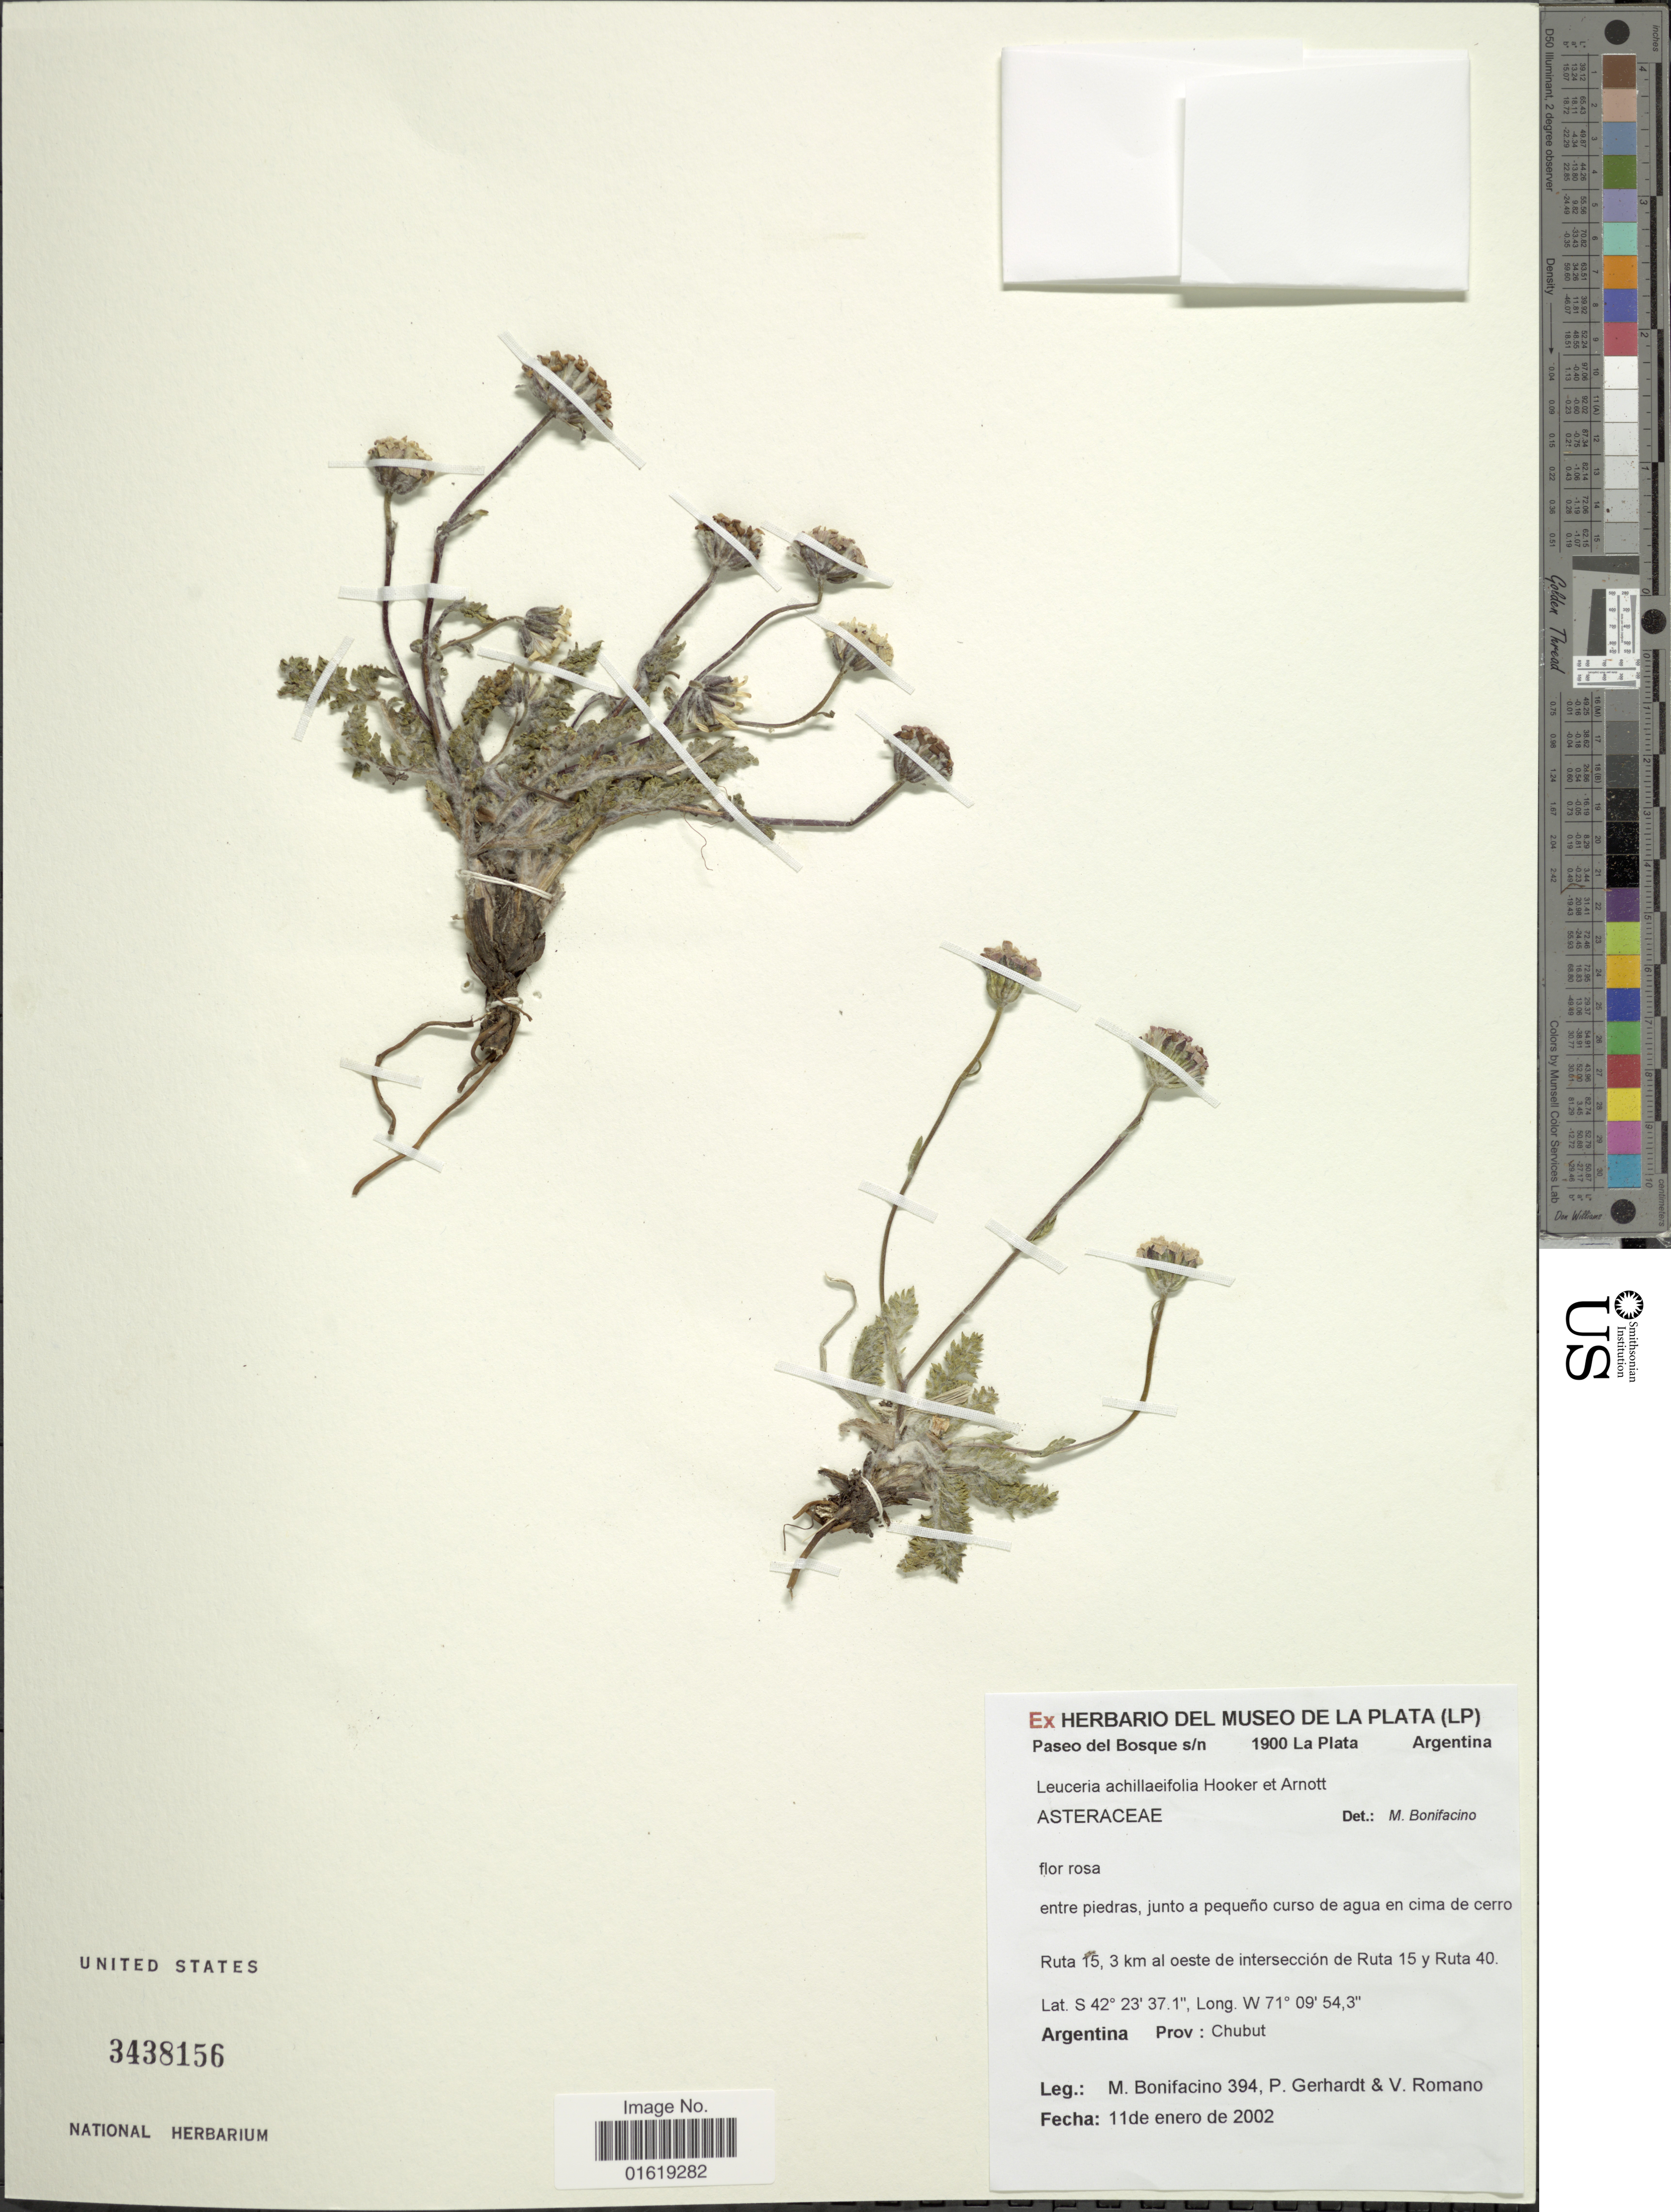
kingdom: Plantae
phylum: Tracheophyta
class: Magnoliopsida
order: Asterales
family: Asteraceae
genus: Leucheria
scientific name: Leucheria achillaeifolia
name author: Hook. & Arn.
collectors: M. Bonifacino, P. Gerhardt & V. Romano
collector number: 0394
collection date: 2002-01-11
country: Argentina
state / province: Chubut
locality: Ruta 15, 3 km al oeste de intersección de Ruta 15 y Ruta 40.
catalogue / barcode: US 3438156